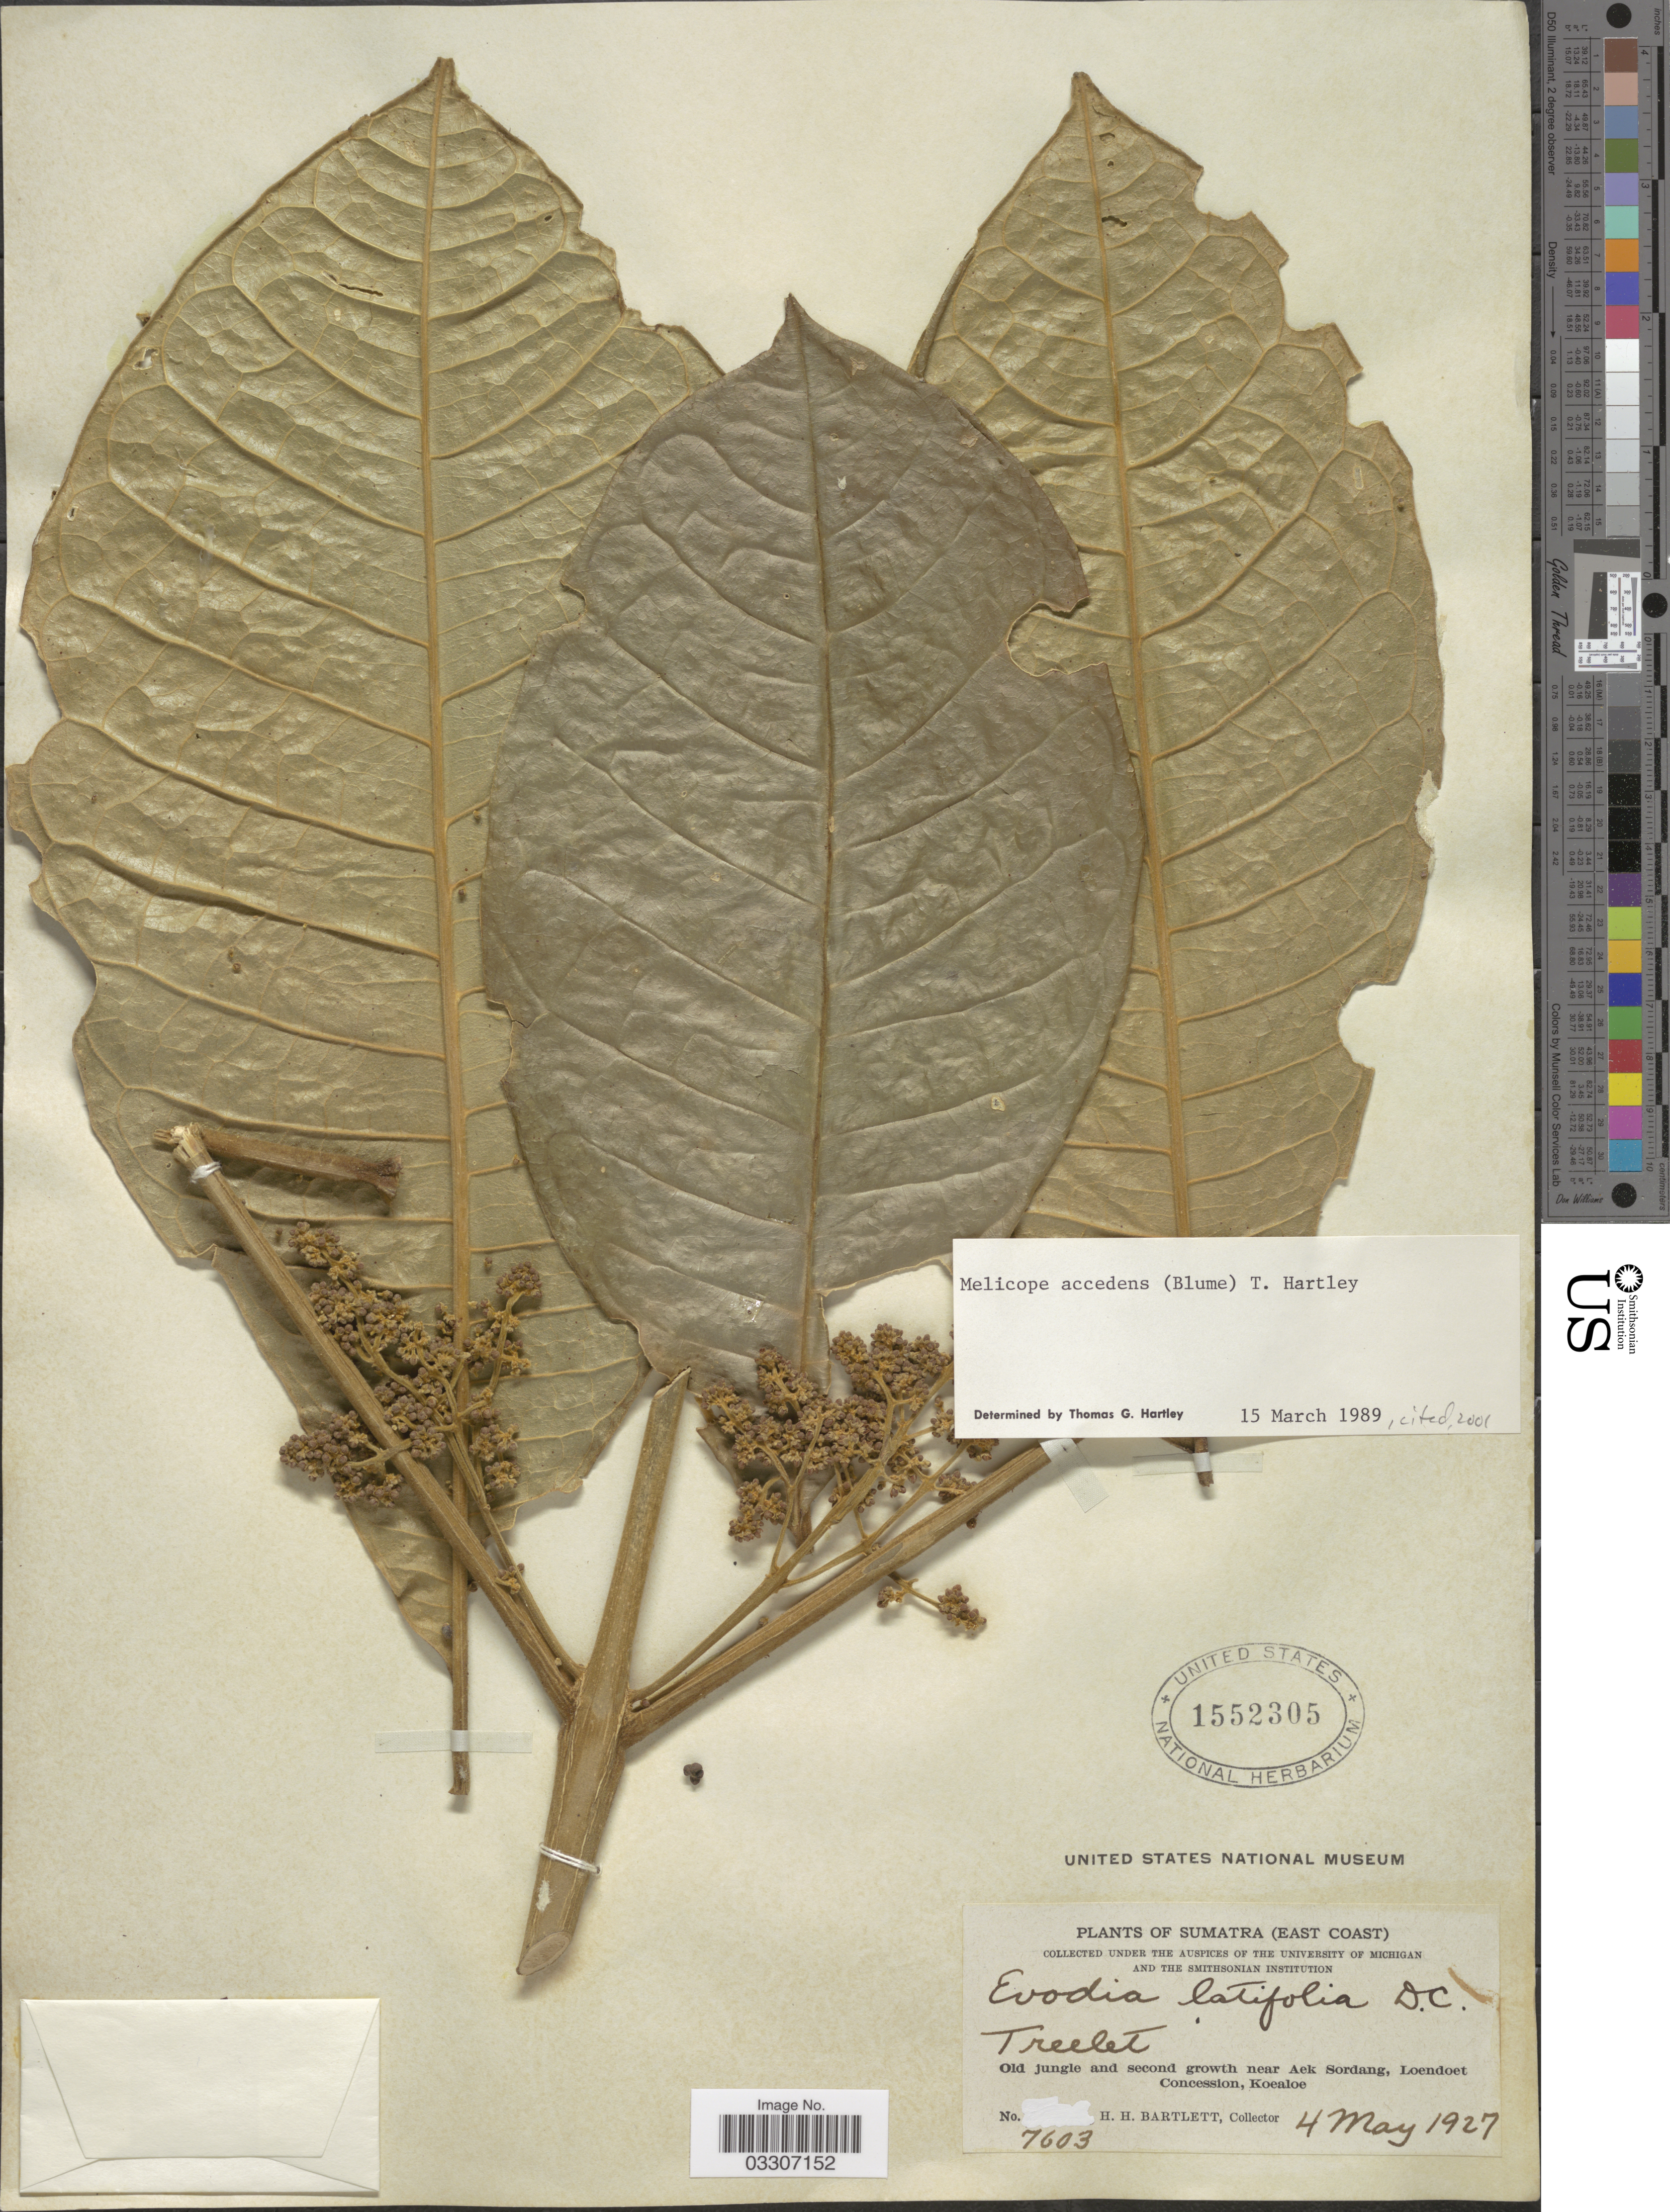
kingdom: Plantae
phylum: Tracheophyta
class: Magnoliopsida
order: Sapindales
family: Rutaceae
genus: Melicope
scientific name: Melicope accedens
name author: (Blume) T.G. Hartley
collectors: H. H. Bartlett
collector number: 7603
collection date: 1927-05-04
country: Indonesia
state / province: Sumatra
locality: (East Coast) Old jungle and second growth near Aek Sordang, Loendoet Concession, Koealoe.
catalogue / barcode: US 1552305